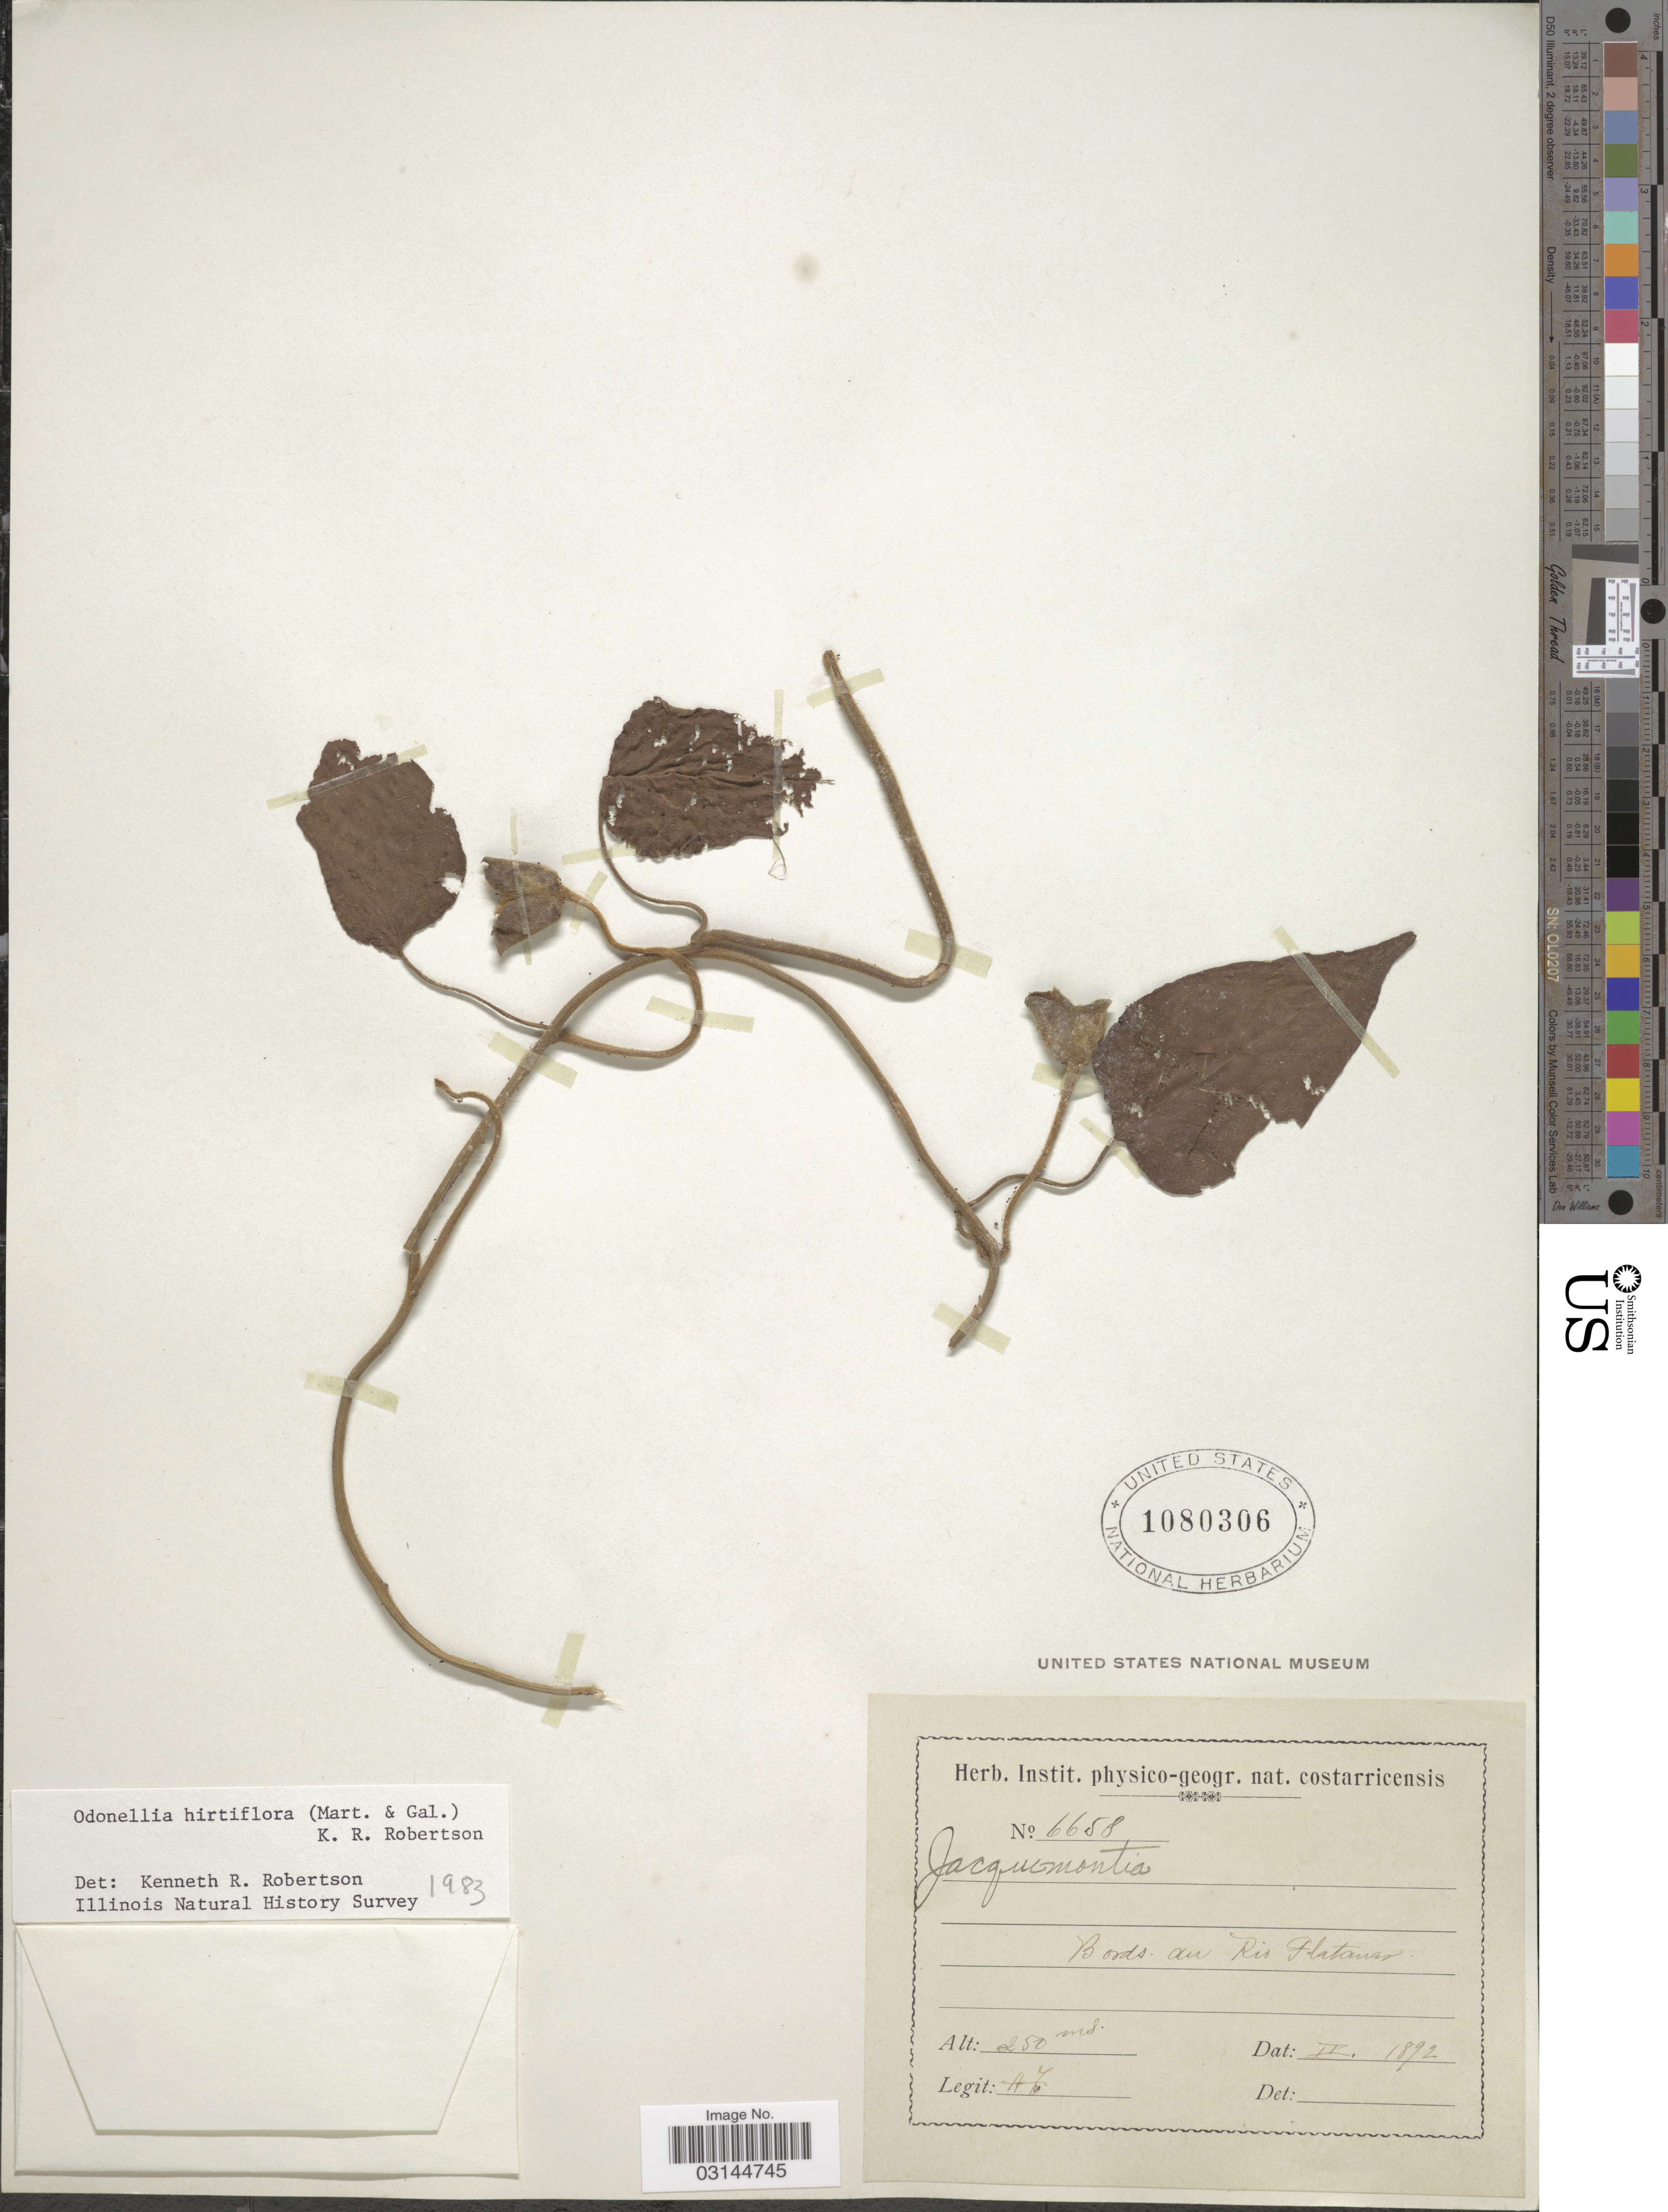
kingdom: Plantae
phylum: Tracheophyta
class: Magnoliopsida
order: Solanales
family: Convolvulaceae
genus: Odonellia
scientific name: Odonellia hirtiflora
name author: (M. Martens & Galeotti) K.R. Robertson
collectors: A. T.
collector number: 6658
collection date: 1892-02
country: Costa Rica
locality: Bords au Rio Platanar.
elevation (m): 250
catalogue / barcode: US 1080306